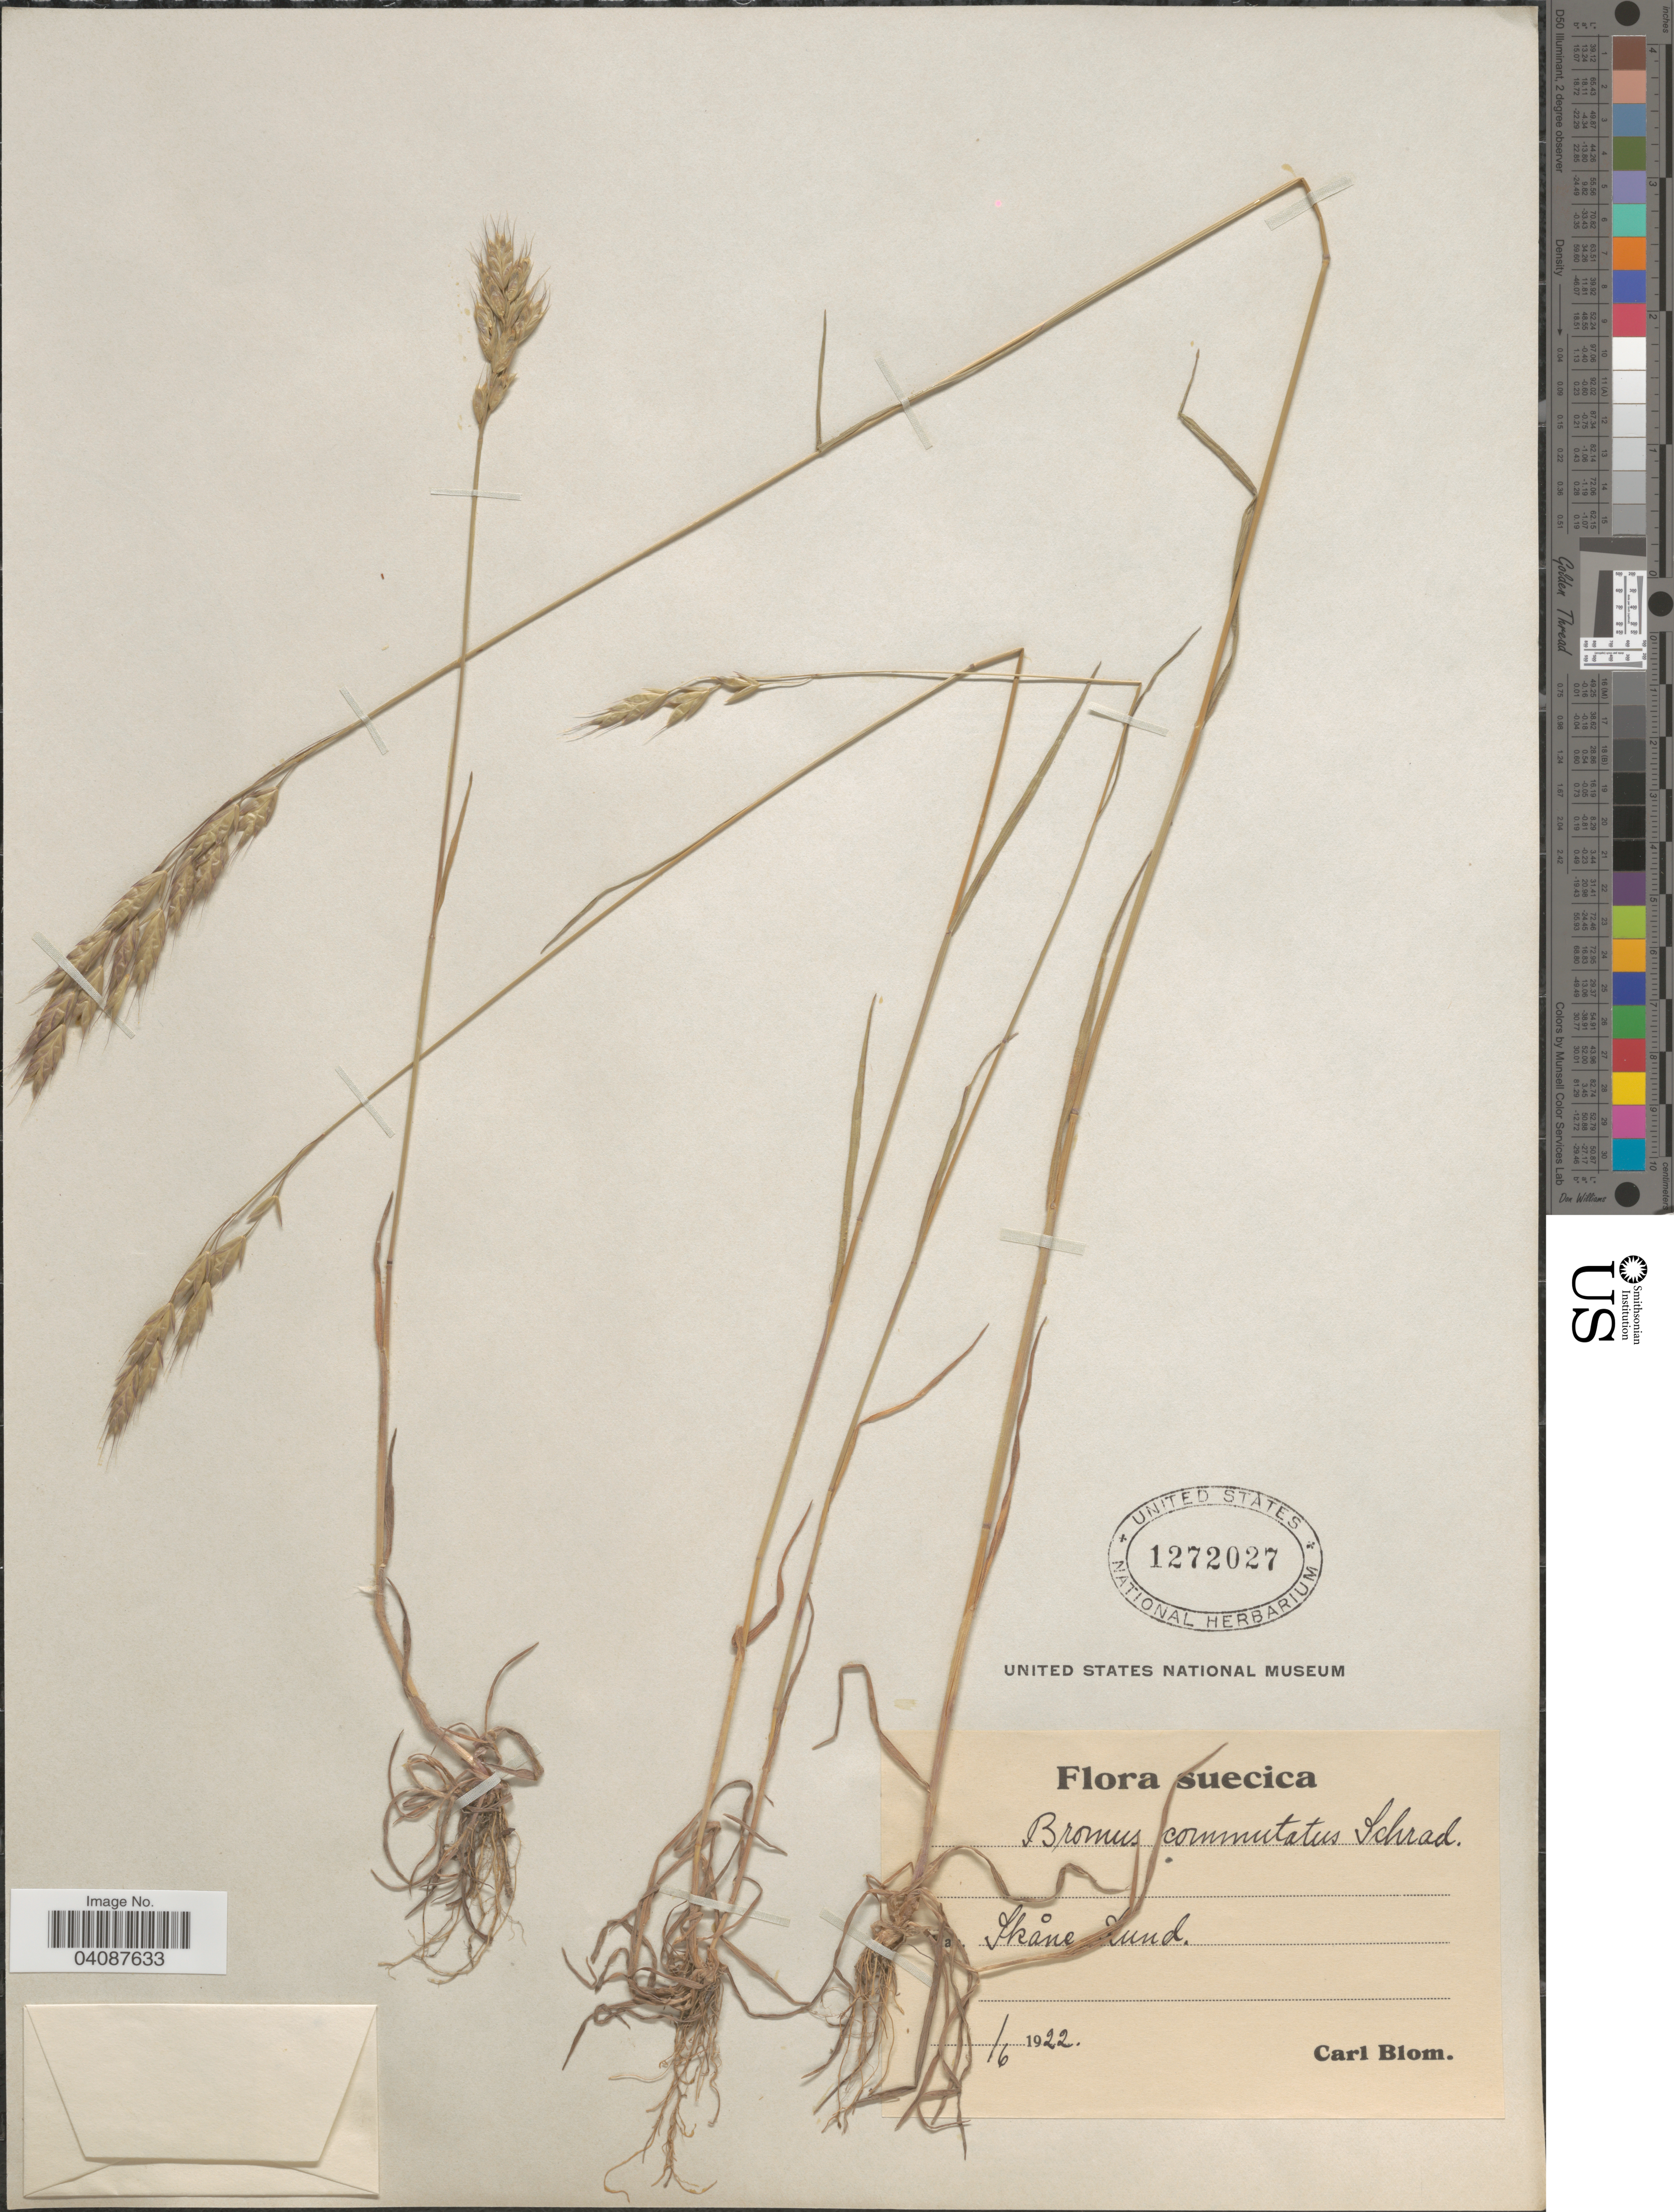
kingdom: Plantae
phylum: Tracheophyta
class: Liliopsida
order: Poales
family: Poaceae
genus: Bromus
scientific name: Bromus commutatus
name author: Schrad.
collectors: C. H. Blom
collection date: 1922-06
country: Sweden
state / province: Skåne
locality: Suecica. [illegible text]und.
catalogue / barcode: US 1272027